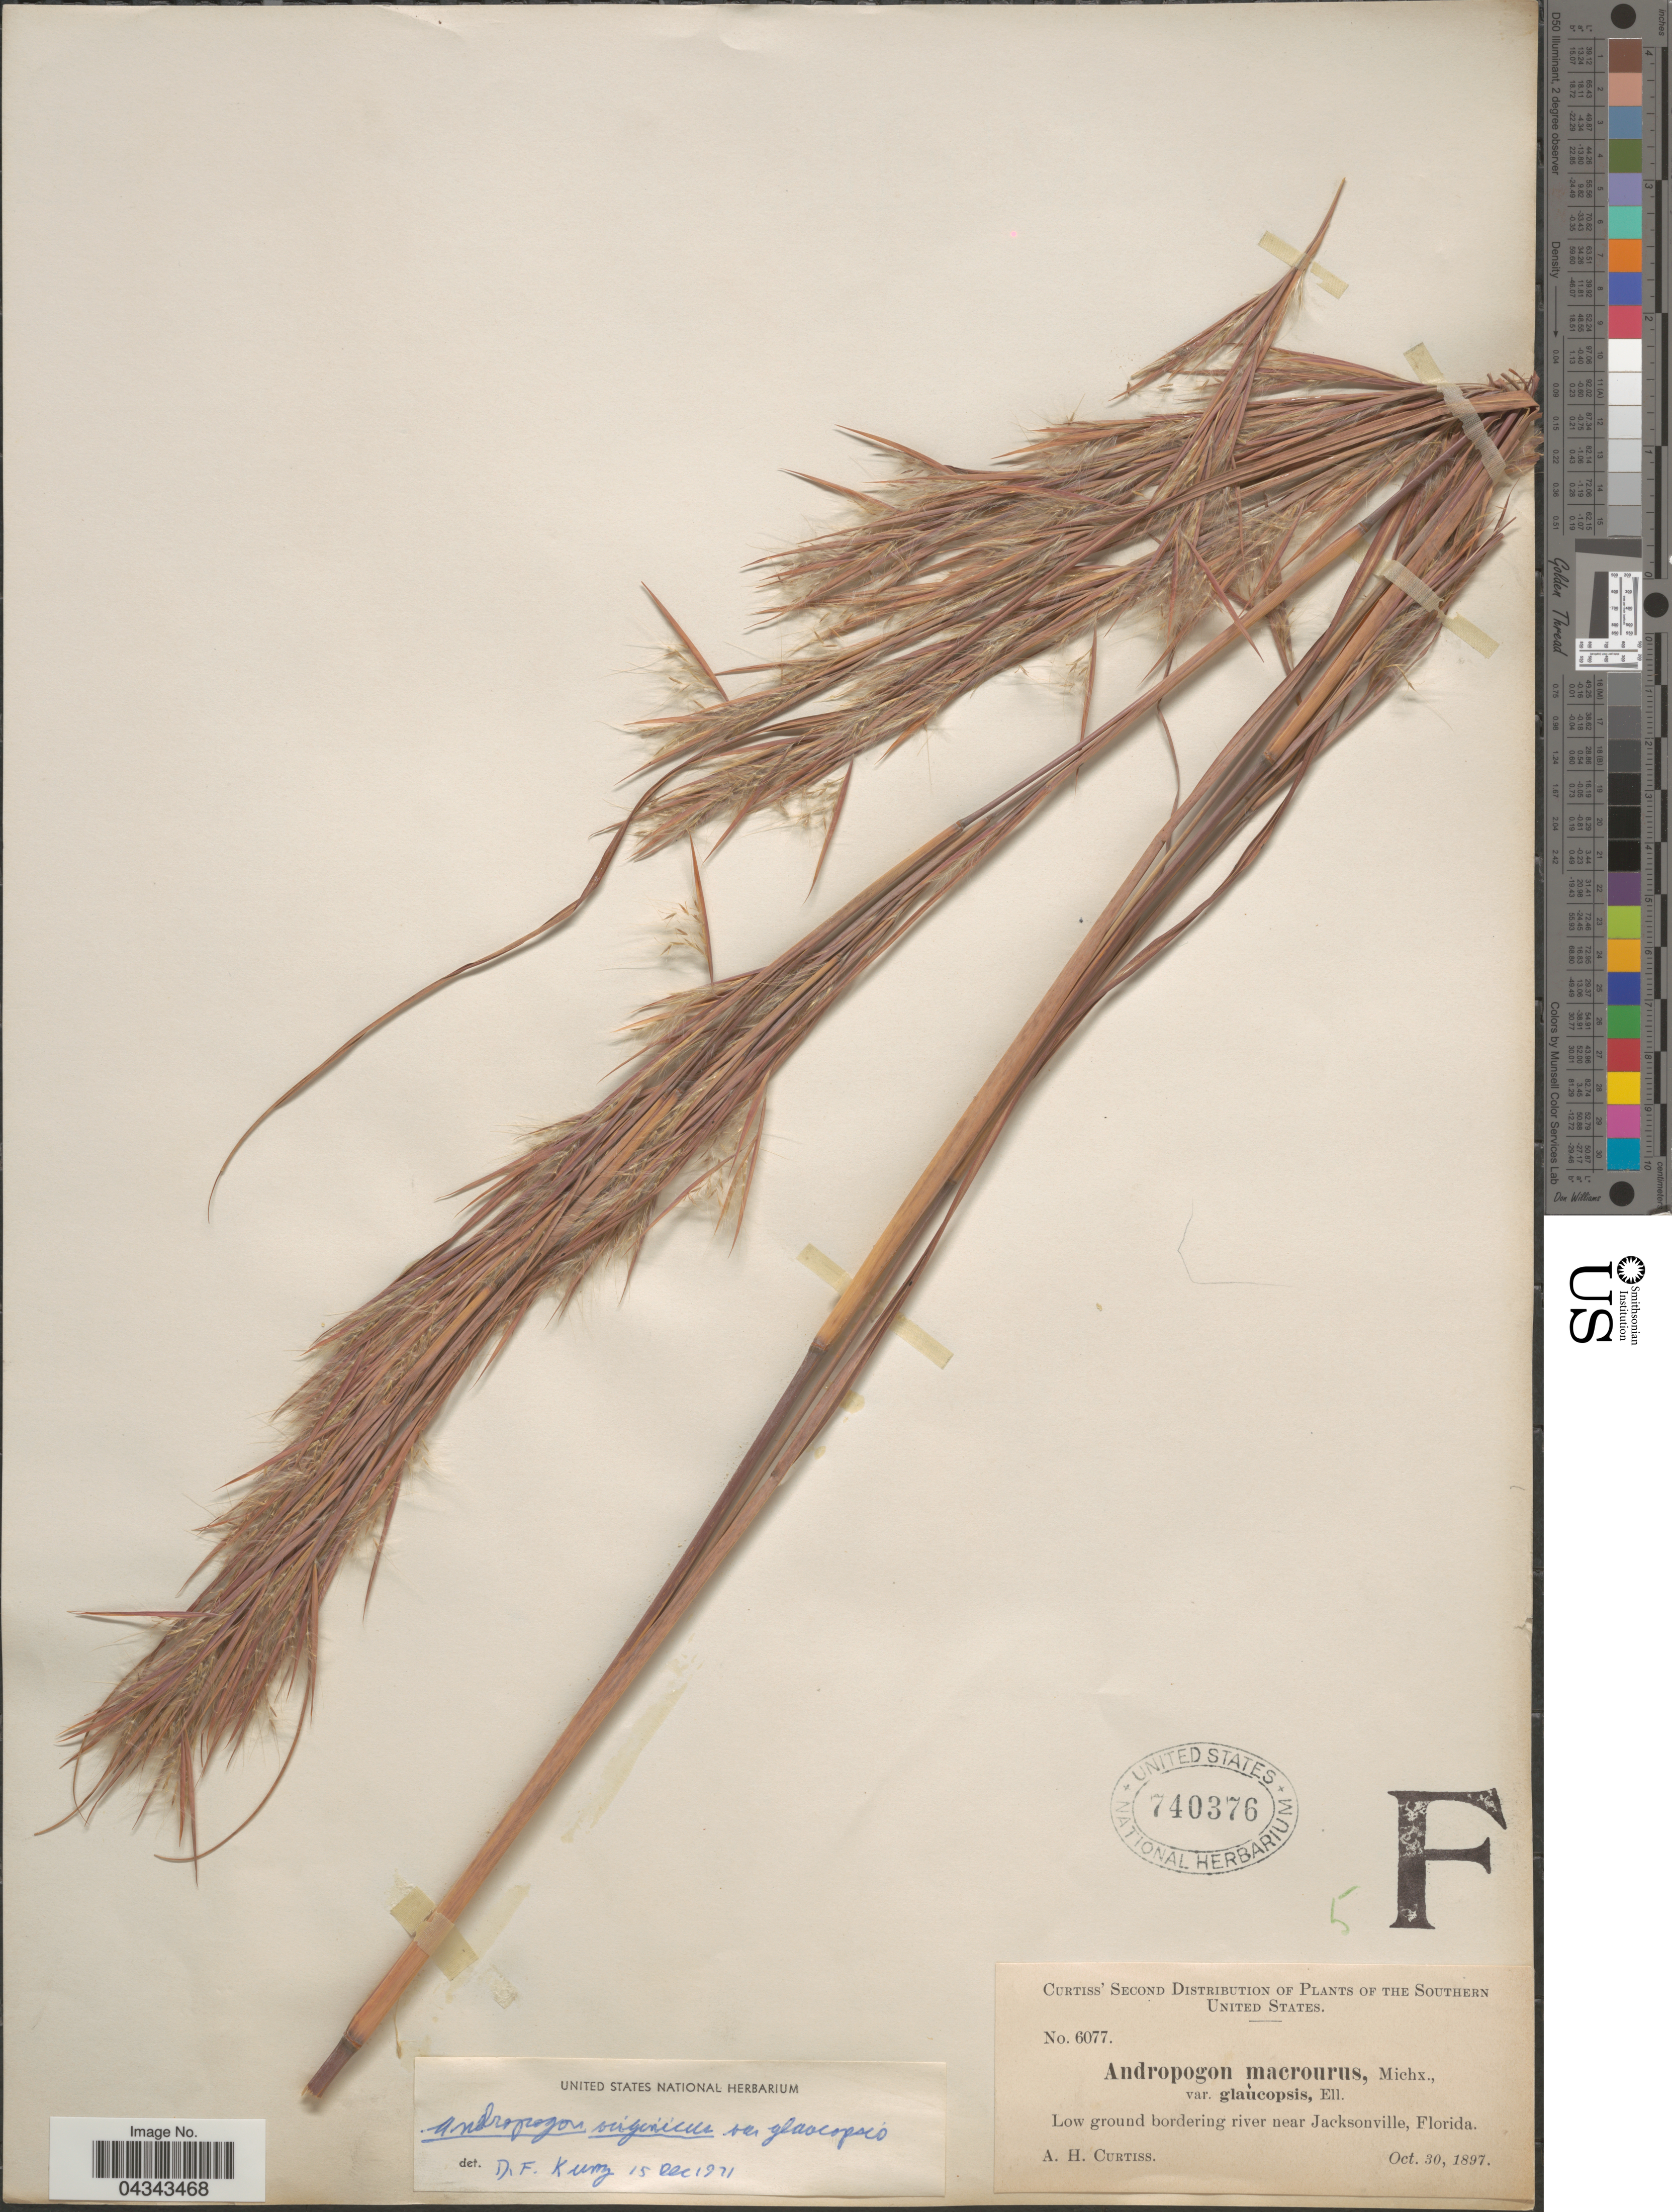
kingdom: Plantae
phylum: Tracheophyta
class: Liliopsida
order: Poales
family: Poaceae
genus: Andropogon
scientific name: Andropogon glomeratus var. glaucopsis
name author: C. Mohr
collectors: A. H. Curtiss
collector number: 6077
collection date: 1897-10-30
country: United States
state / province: Florida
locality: The Southern United States. Low ground bordering river near Jacksonville.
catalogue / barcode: US 740376